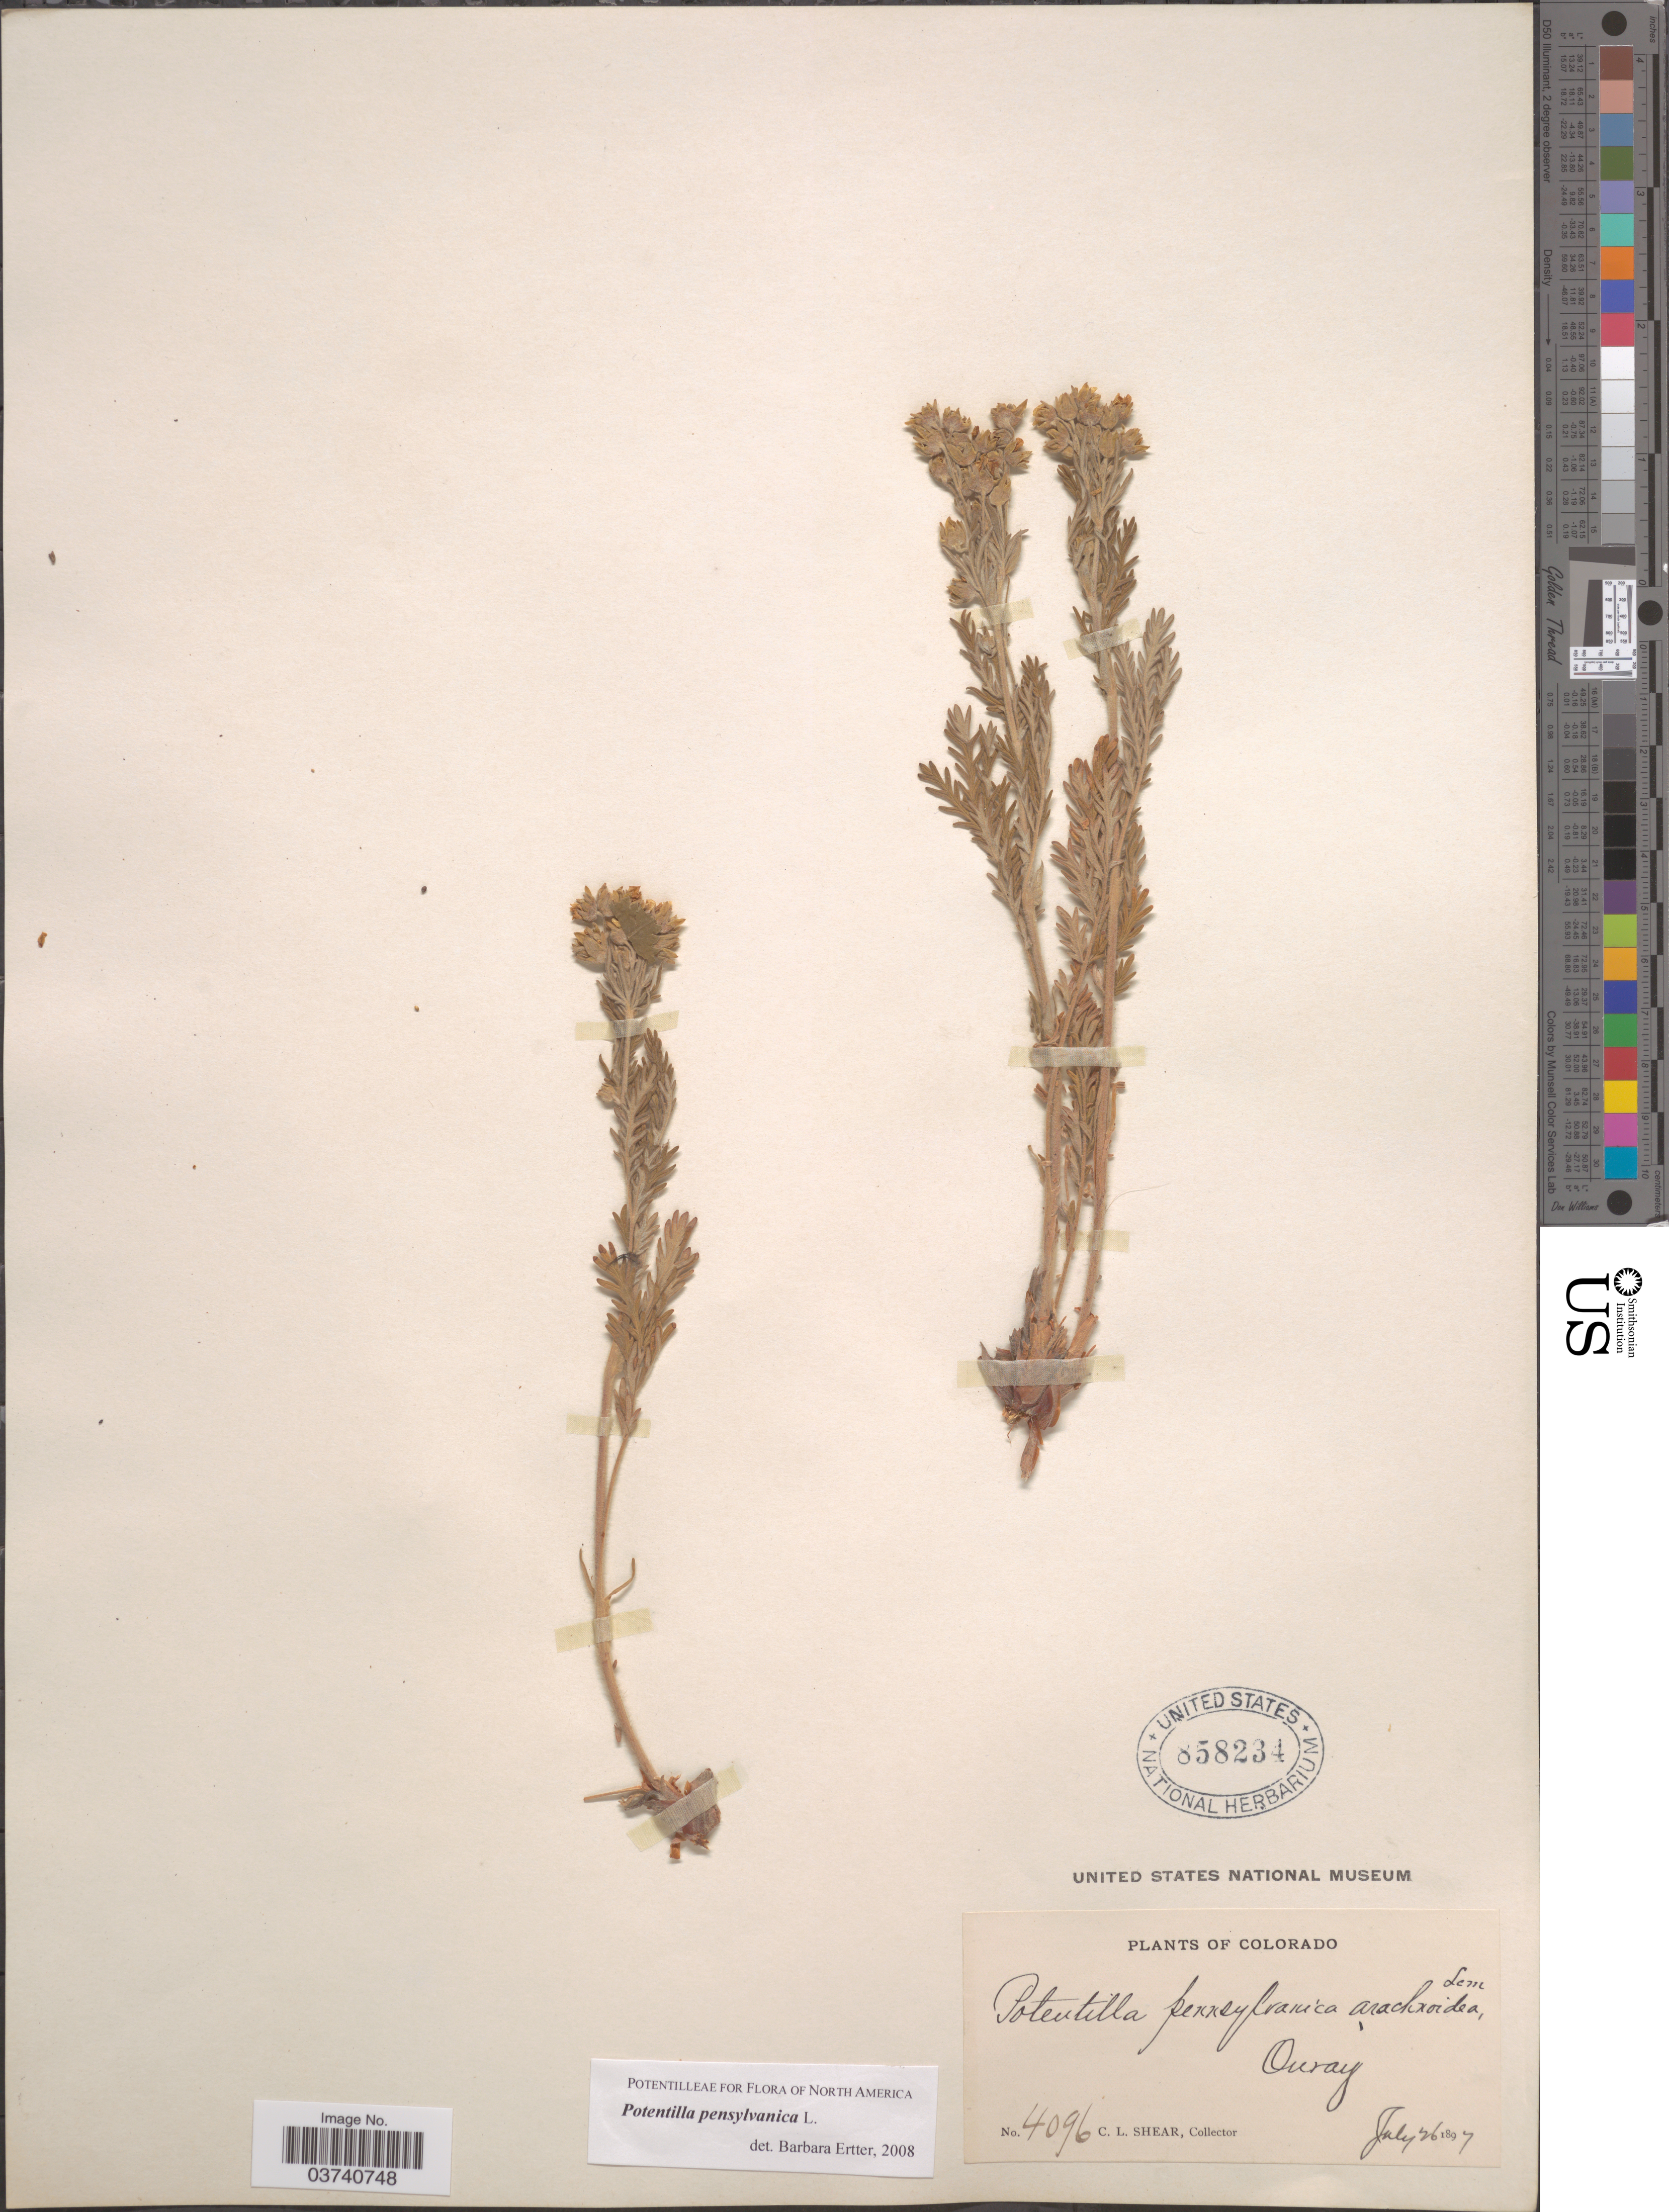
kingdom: Plantae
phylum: Tracheophyta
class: Magnoliopsida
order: Rosales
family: Rosaceae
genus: Potentilla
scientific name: Potentilla pensylvanica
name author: L.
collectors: C. L. Shear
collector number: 4096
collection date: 1897-07-26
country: United States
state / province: Colorado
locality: Ouray.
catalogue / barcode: US 858234